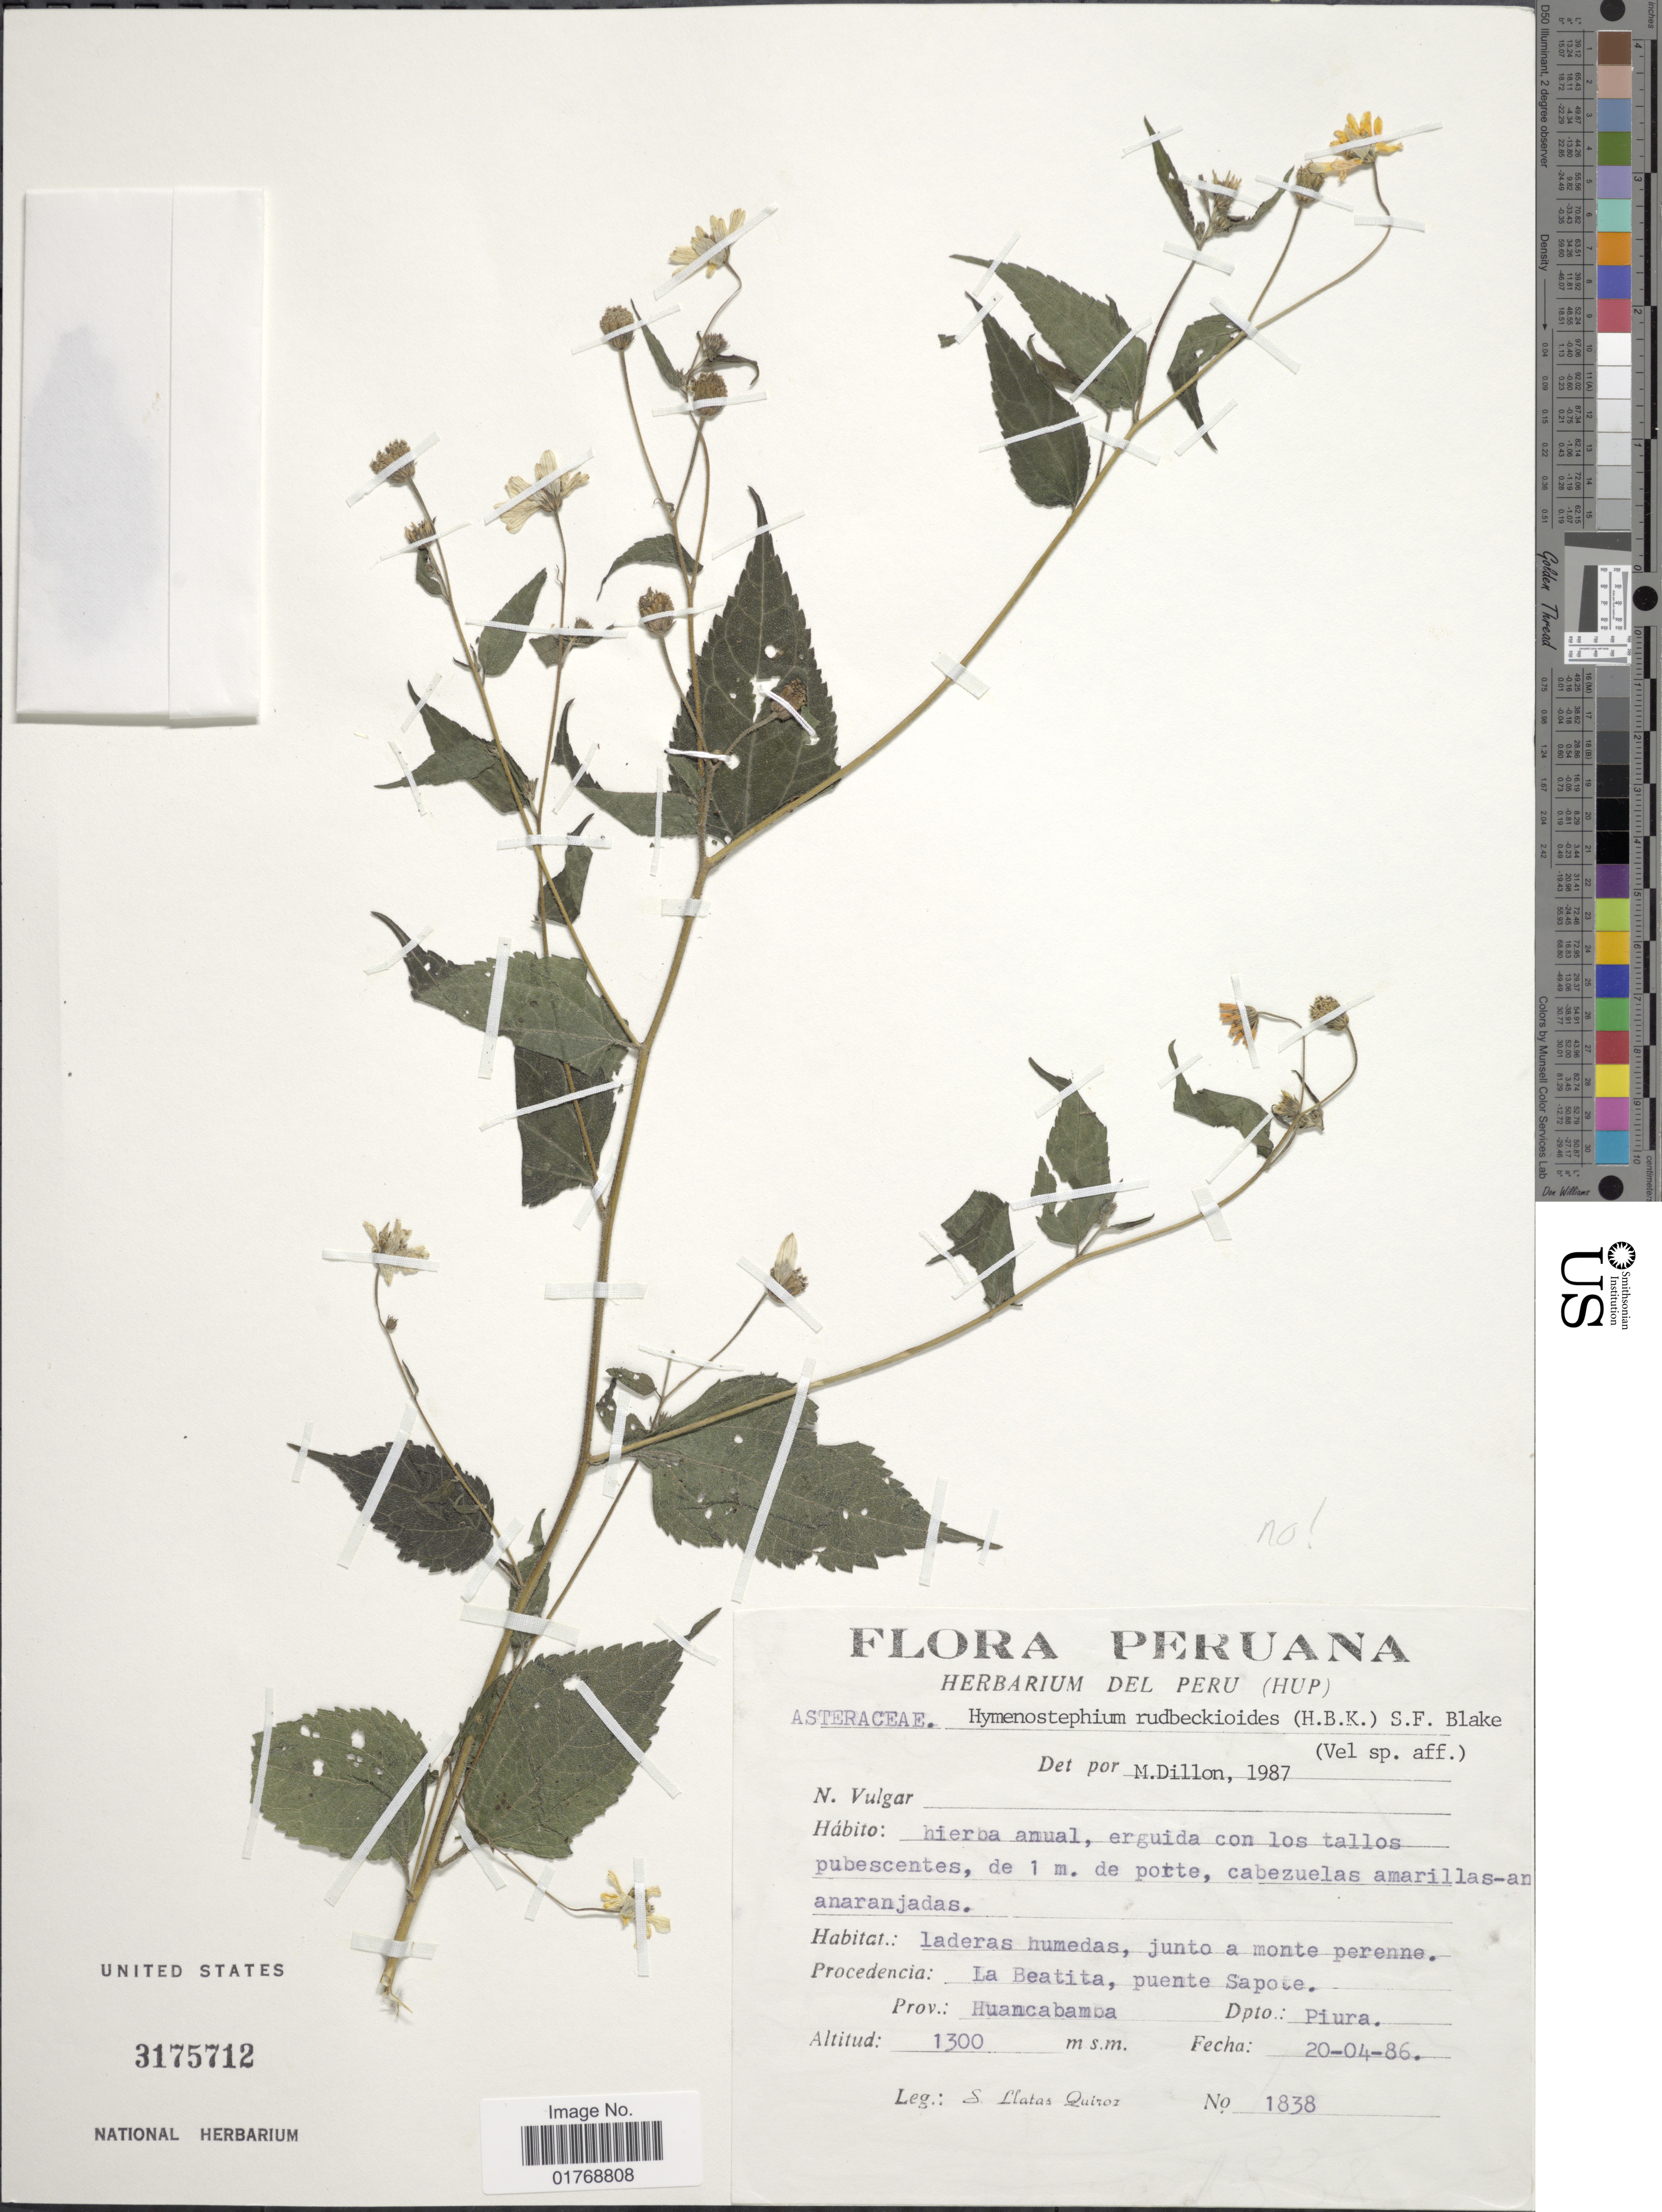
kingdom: Plantae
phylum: Tracheophyta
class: Magnoliopsida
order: Asterales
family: Asteraceae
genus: Viguiera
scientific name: Viguiera mucronata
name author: Blake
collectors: S. Llatas Quiroz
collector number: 1838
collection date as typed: Transcribed d/m/y: 20/4/86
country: Peru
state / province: Piura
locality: La Beatita, puente Sapote. Prov.: Huancabamba. Dpto.: Piura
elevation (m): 1300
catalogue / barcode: US 3175712